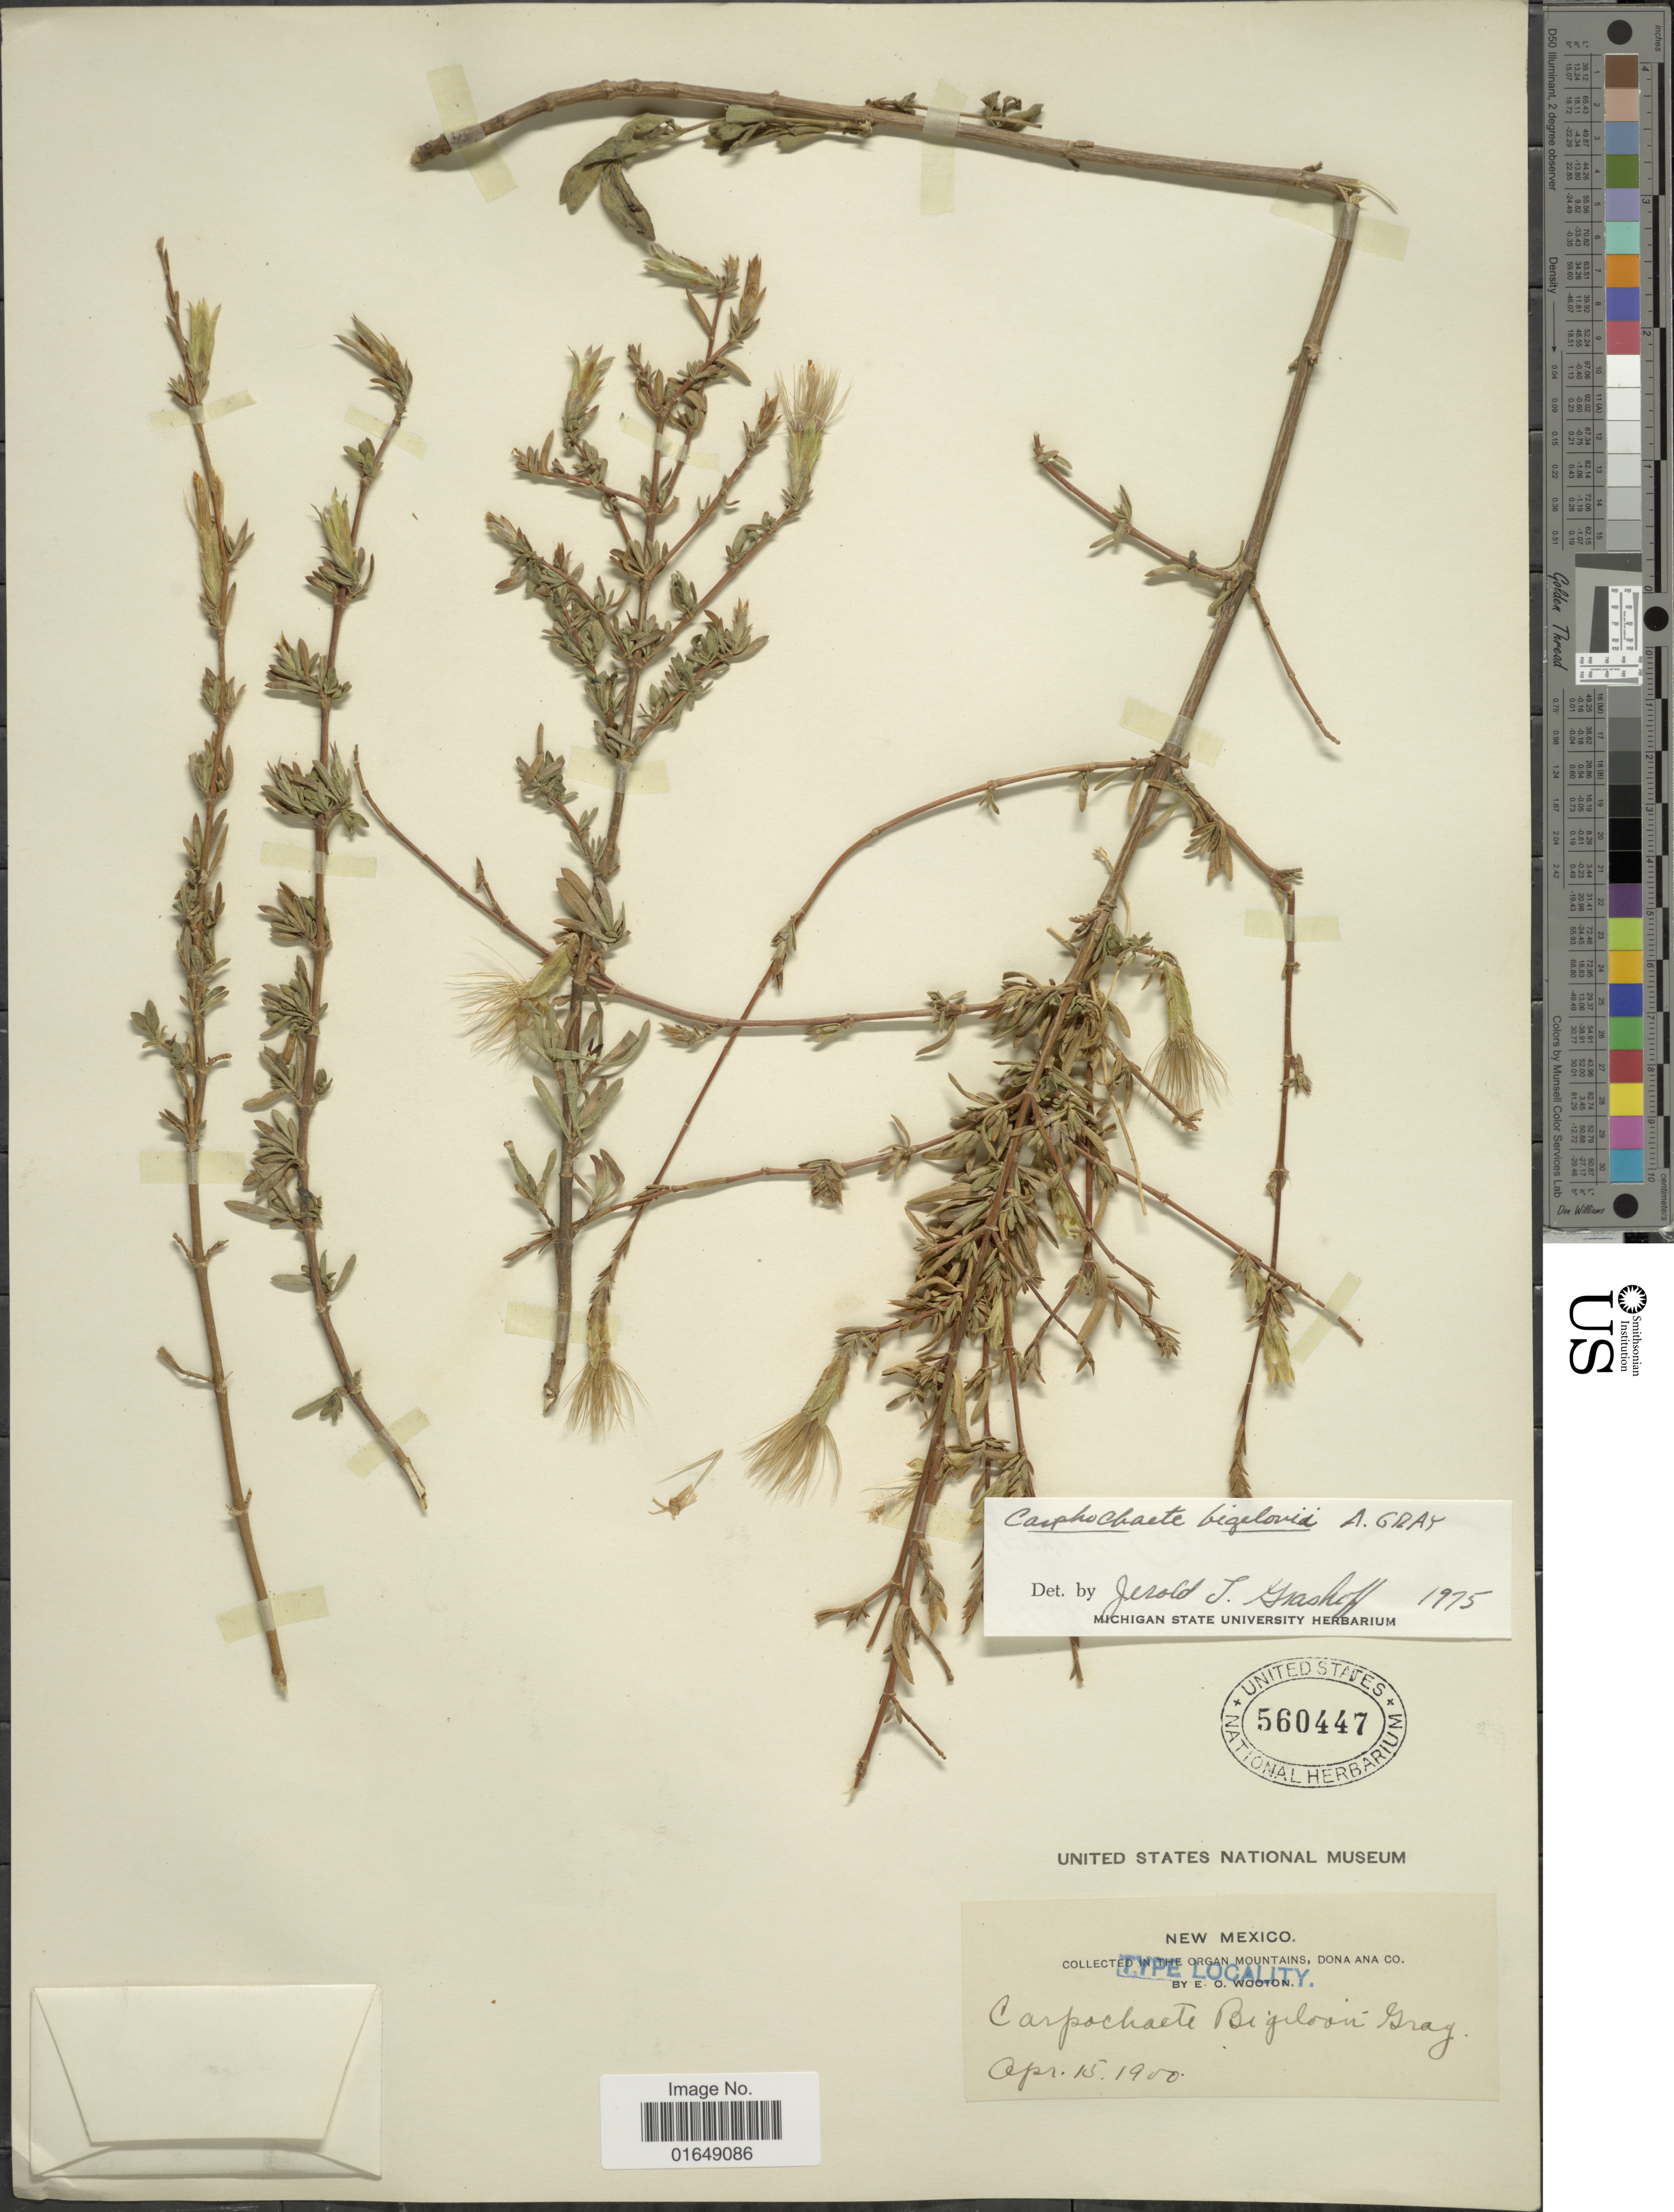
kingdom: Plantae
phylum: Tracheophyta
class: Magnoliopsida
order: Asterales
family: Asteraceae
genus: Carphochaete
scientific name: Carphochaete bigelovii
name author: A. Gray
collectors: E. O. Wooton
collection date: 1900-04-15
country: United States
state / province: New Mexico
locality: The Organ Mountains, Dona Ana Co.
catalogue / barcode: US 560447